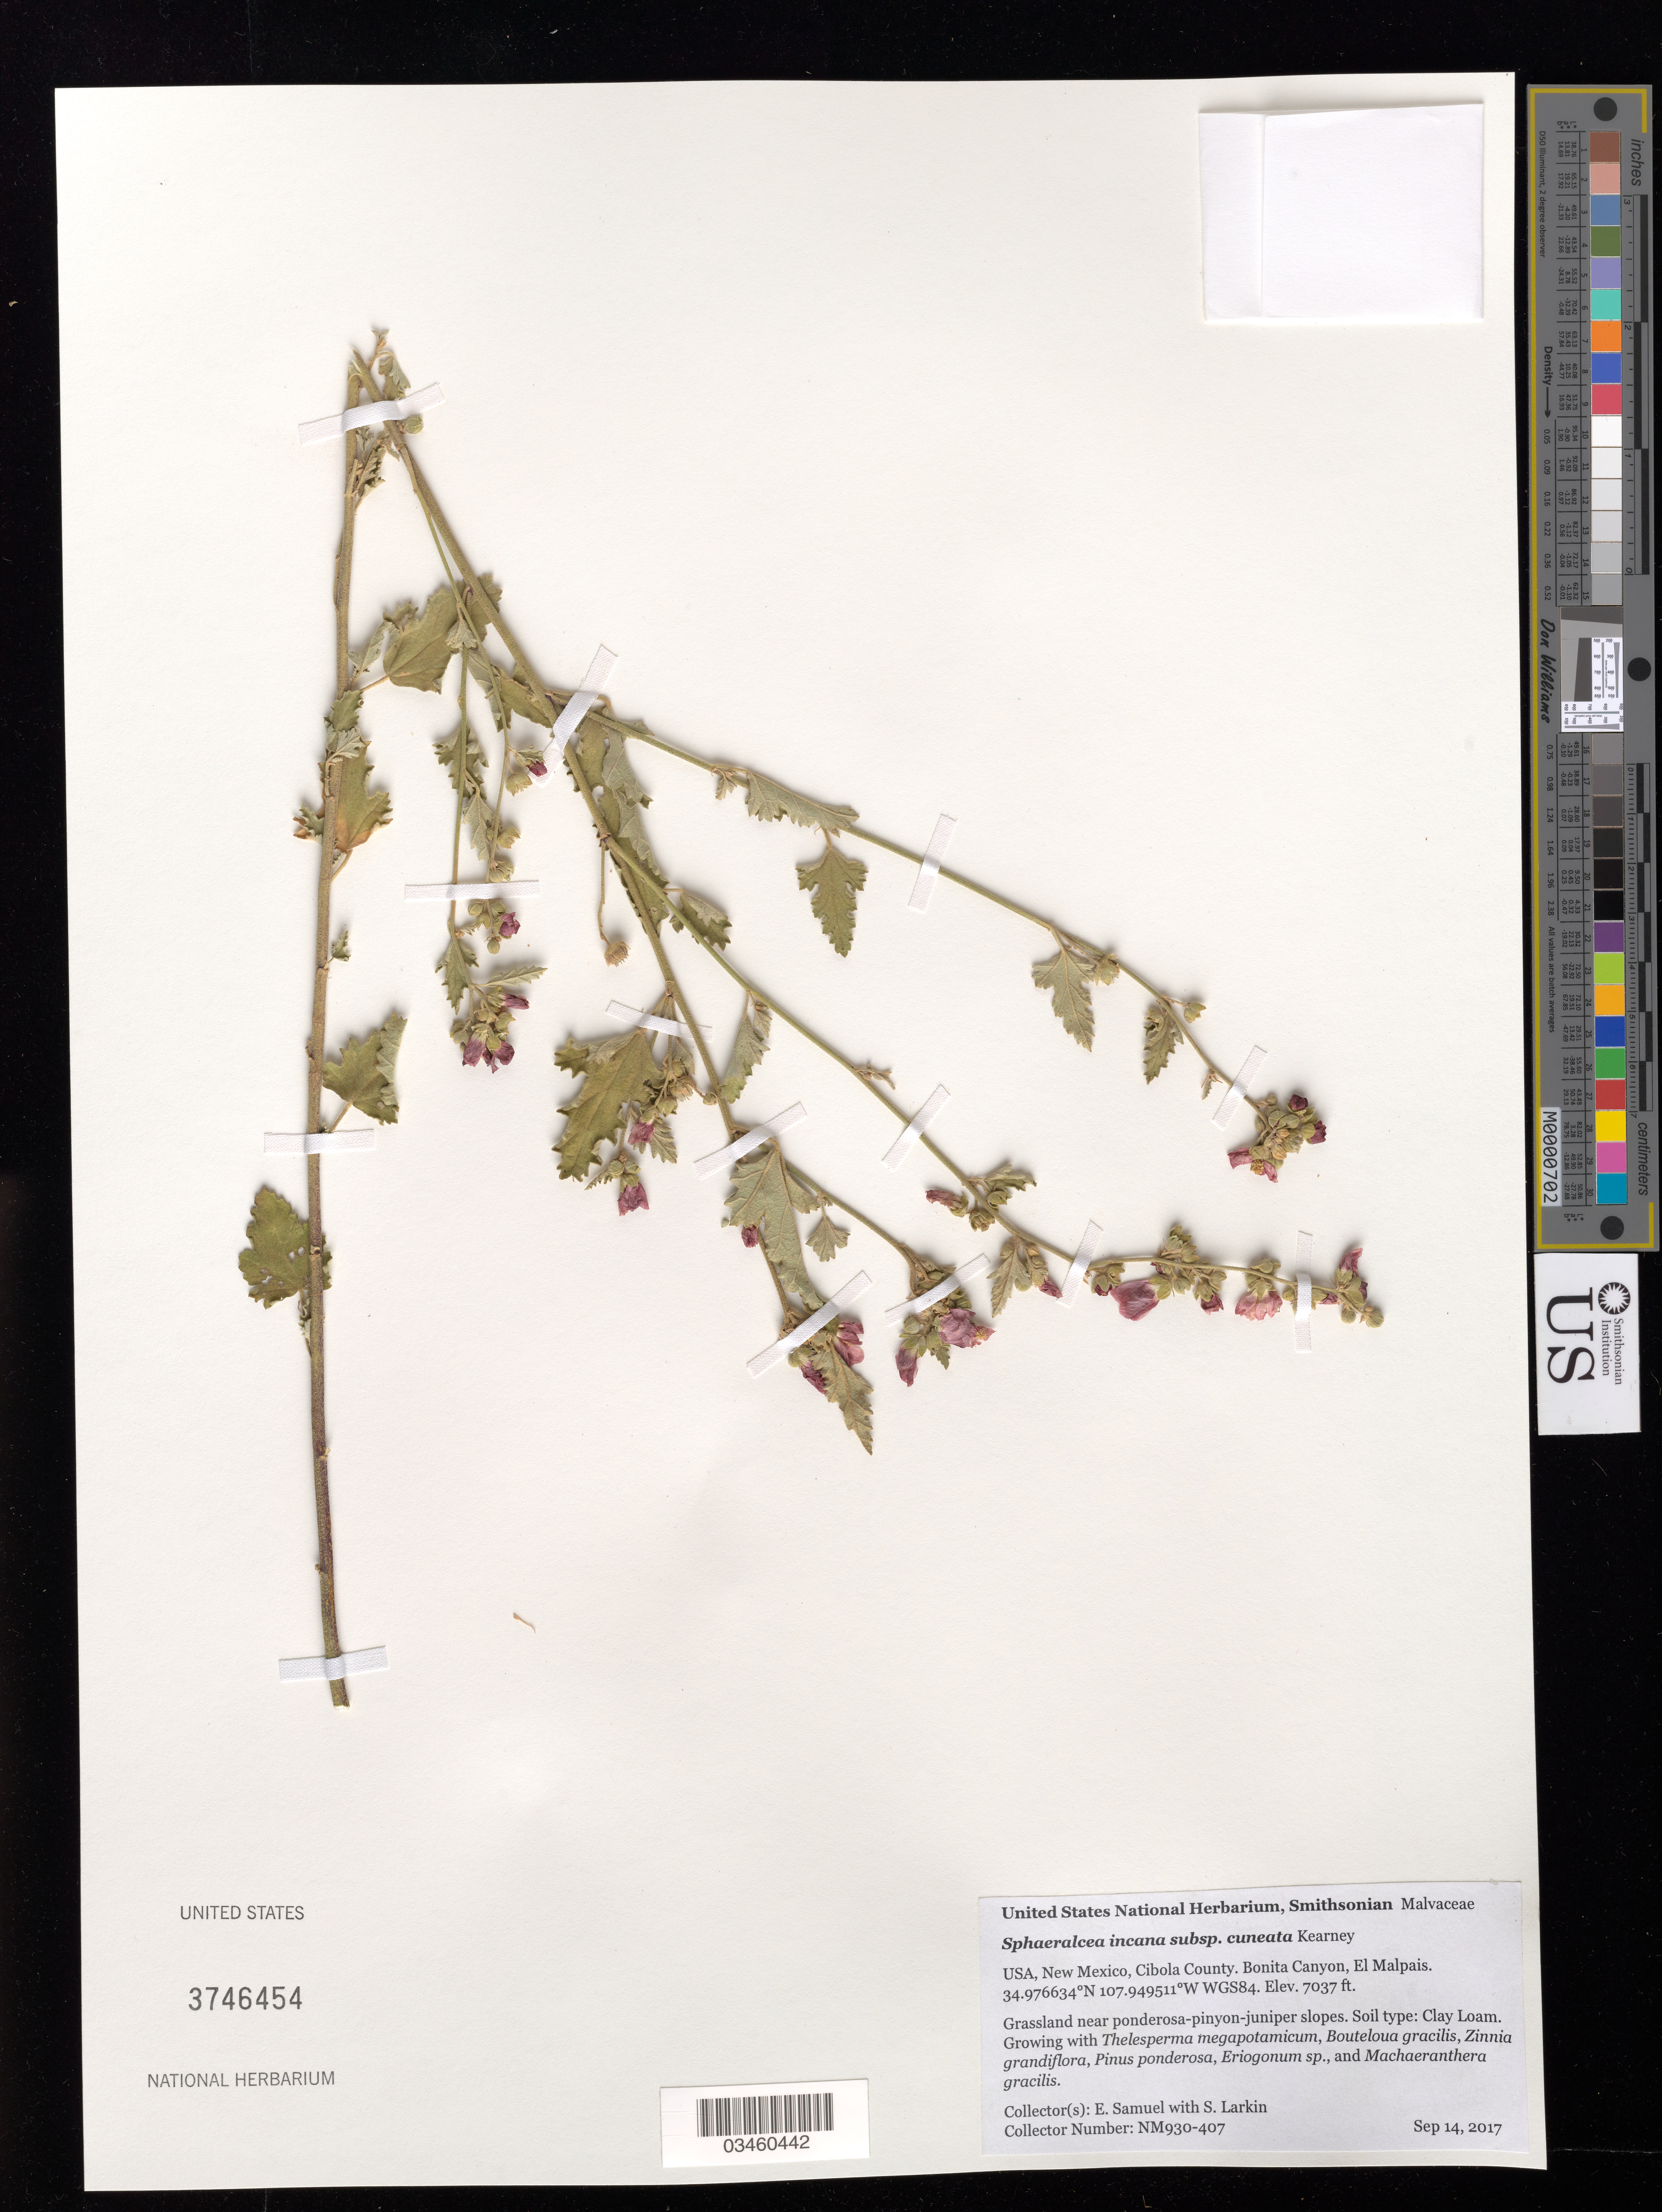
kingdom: Plantae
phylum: Tracheophyta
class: Magnoliopsida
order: Malvales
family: Malvaceae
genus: Sphaeralcea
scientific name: Sphaeralcea incana subsp. cuneata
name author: Kearney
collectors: E. Samuel & S. Larkin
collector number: NM930-407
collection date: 2017-09-14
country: United States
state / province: New Mexico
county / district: Cibola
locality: El Malpais, Bonita Canyon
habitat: Grassland near ponderosa-pinyon-juniper slopes. Clay Loam.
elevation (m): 2145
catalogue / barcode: US 3746454